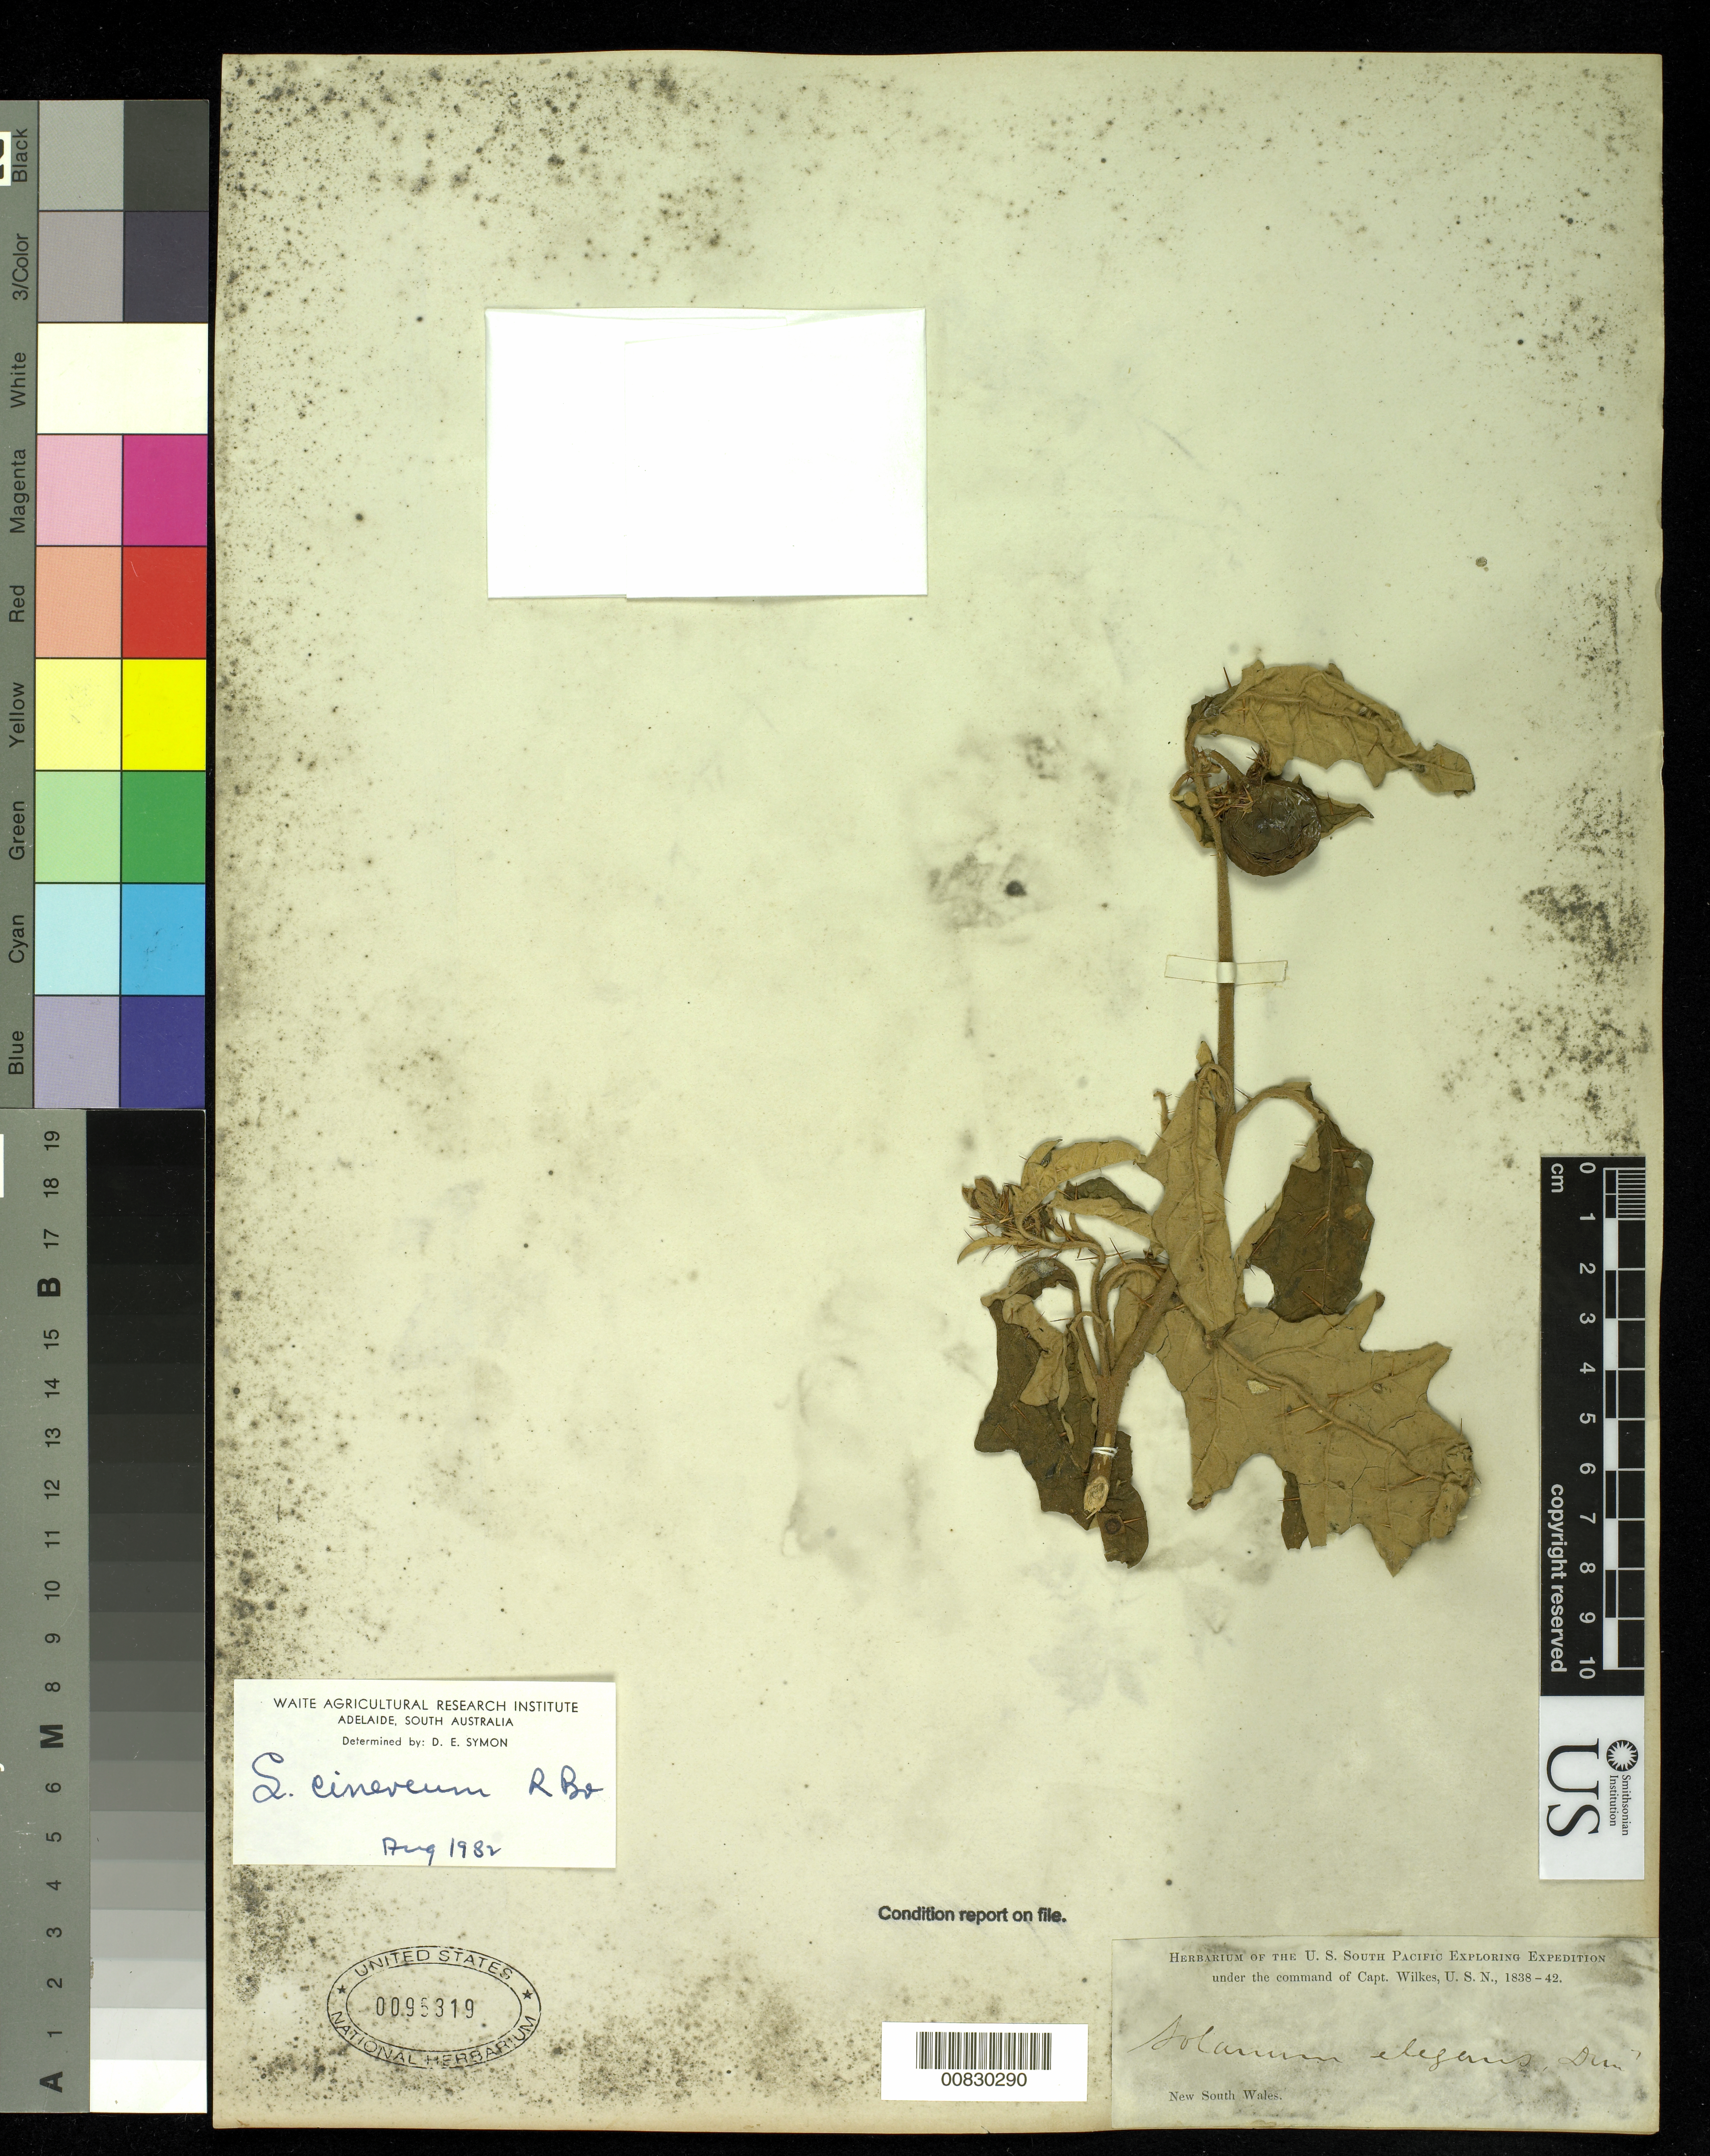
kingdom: Plantae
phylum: Tracheophyta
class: Magnoliopsida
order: Solanales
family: Solanaceae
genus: Solanum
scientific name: Solanum cinereum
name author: R. Br.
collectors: Wilkes Explor. Exped.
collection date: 1838/1842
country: Australia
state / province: New South Wales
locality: New South Wales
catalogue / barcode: US 95319